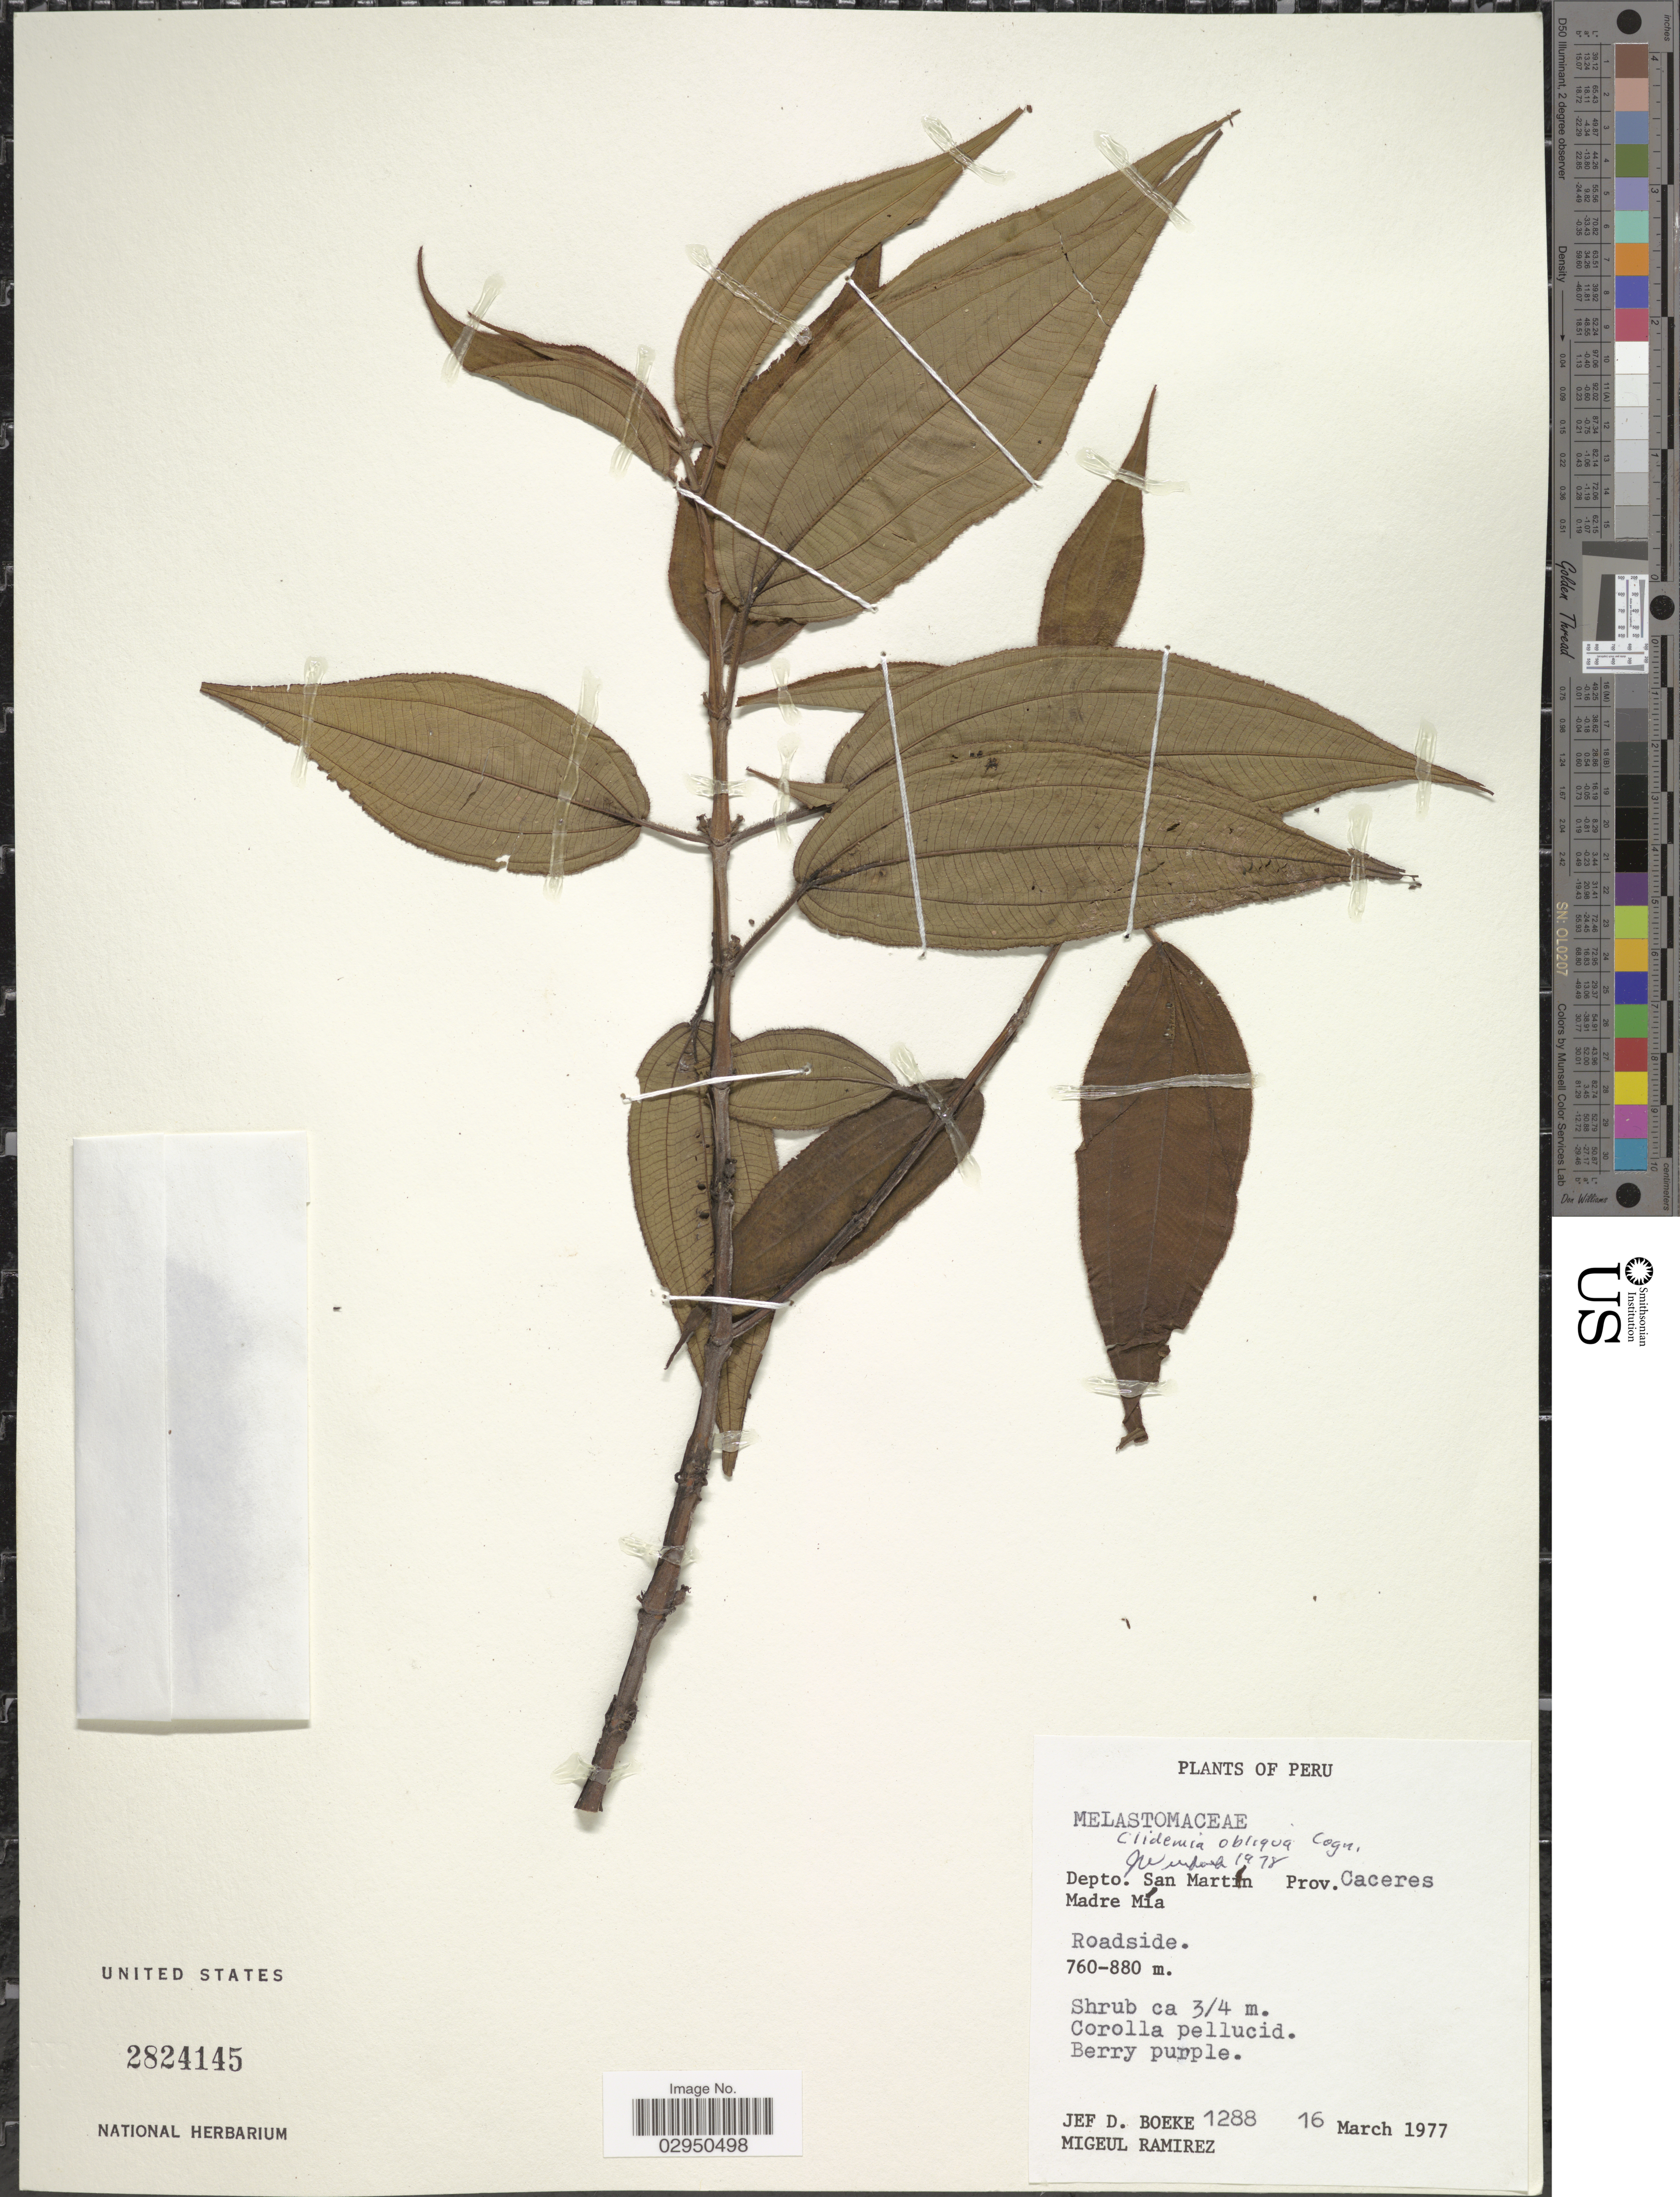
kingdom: Plantae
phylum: Tracheophyta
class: Magnoliopsida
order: Myrtales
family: Melastomataceae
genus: Clidemia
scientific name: Clidemia obliqua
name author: Cogn.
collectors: J. Boeke & M. Ramirez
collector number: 1288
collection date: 1977-03-16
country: Peru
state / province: San Martín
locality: Depto. San Martin. Prov. Caceres, Madre Mía.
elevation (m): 760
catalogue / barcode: US 2824145